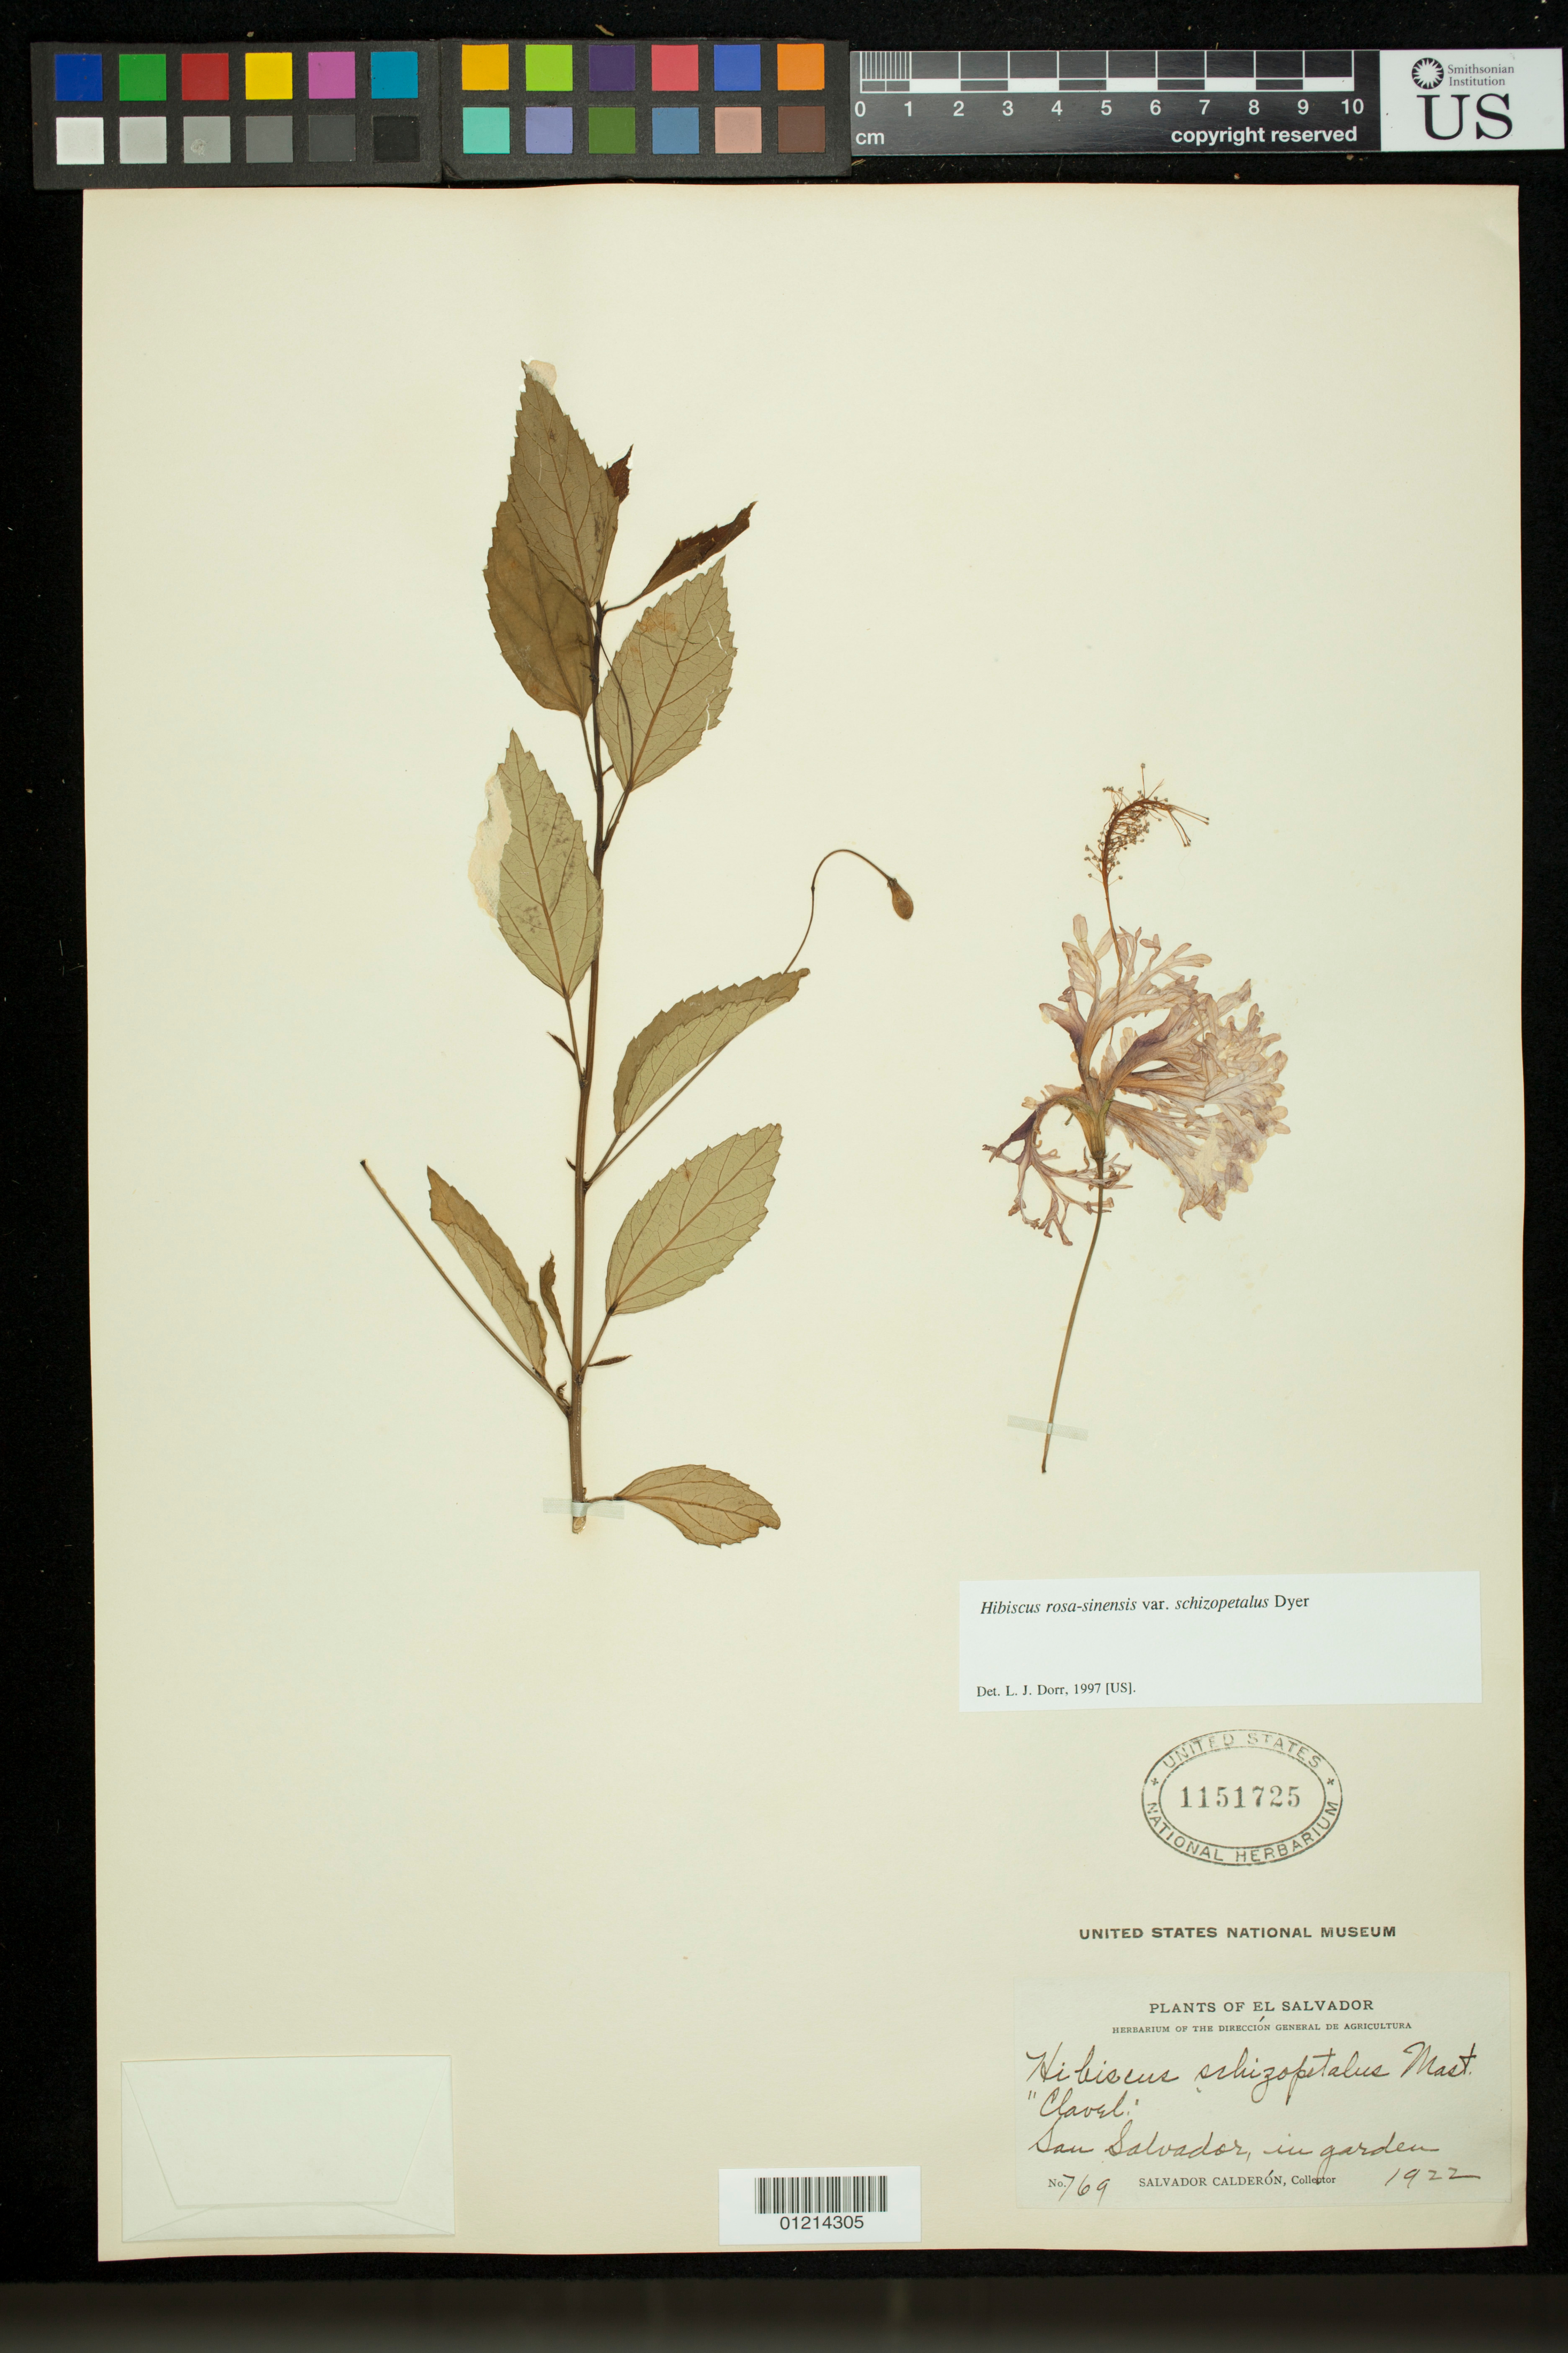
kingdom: Plantae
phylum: Tracheophyta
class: Magnoliopsida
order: Malvales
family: Malvaceae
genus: Hibiscus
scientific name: Hibiscus rosa-sinensis var. schizopetalus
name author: Dyer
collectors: S. Calderón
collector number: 769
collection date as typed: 1922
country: El Salvador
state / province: San Salvador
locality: San Salvador, in garden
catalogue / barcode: US 1151725